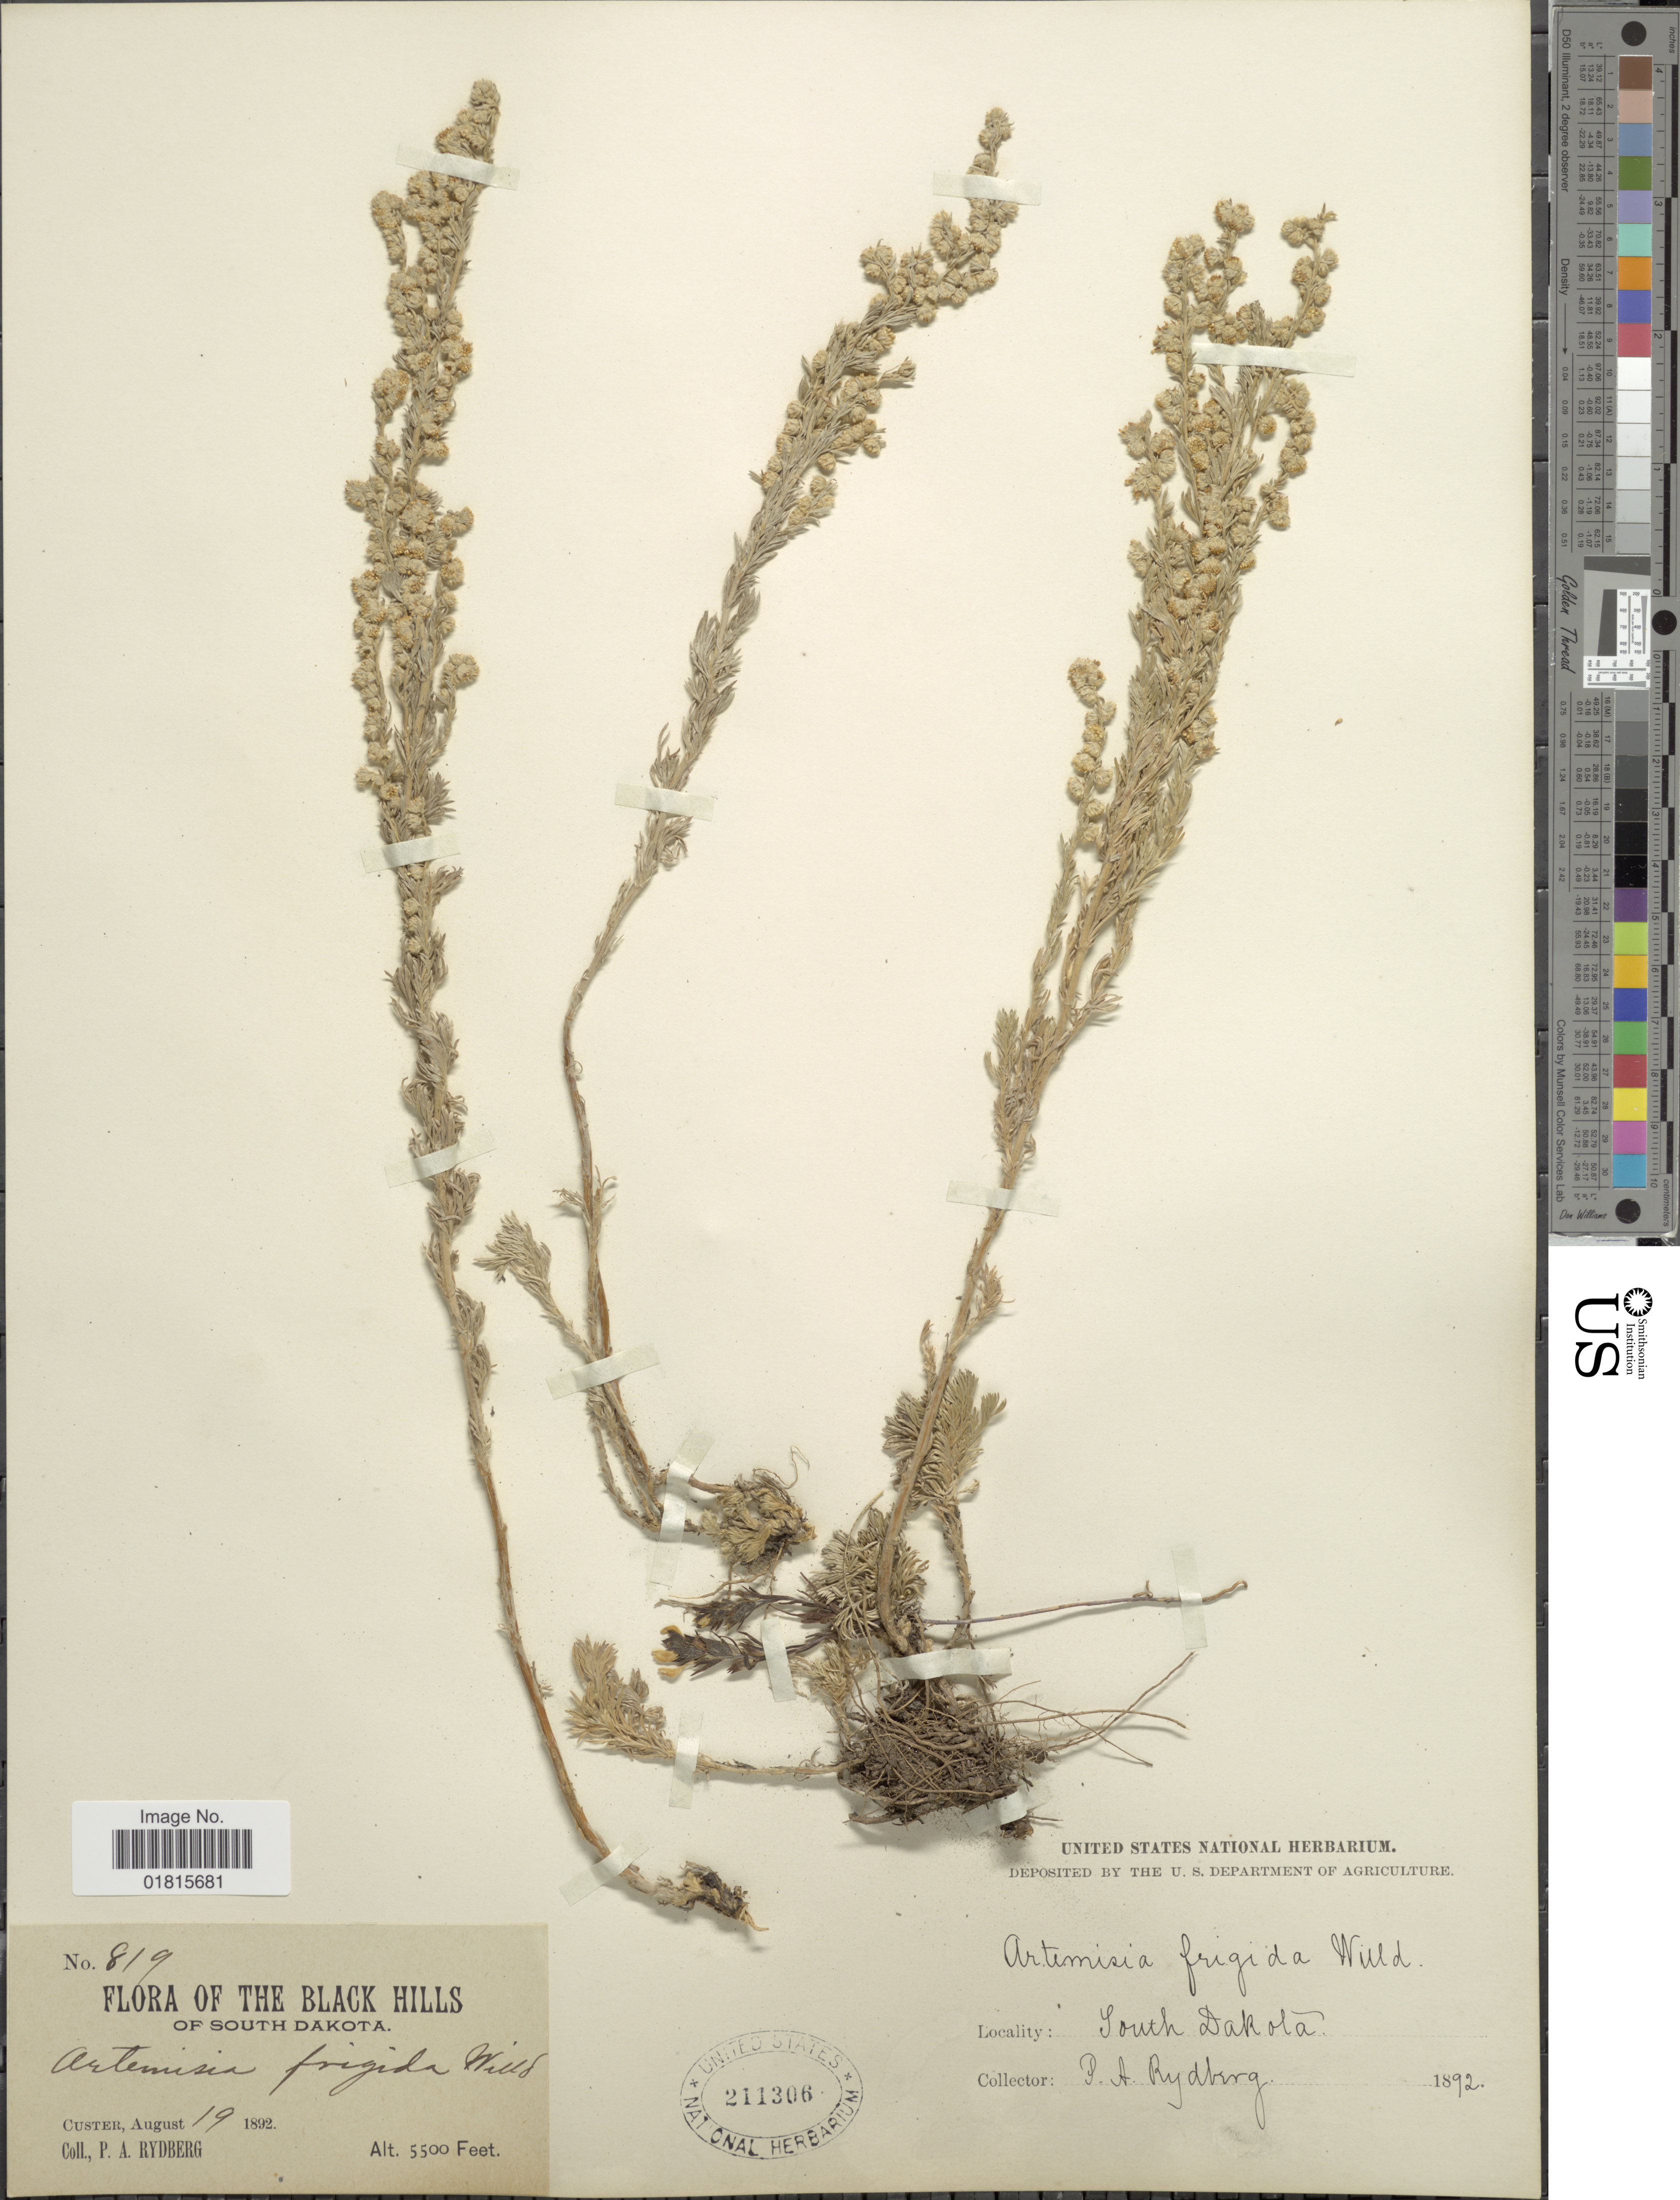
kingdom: Plantae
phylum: Tracheophyta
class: Magnoliopsida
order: Asterales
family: Asteraceae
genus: Artemisia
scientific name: Artemisia frigida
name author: Willd.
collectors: P. A. Rydberg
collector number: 819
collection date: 1892-08-19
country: United States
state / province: South Dakota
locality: Black Hills, Custer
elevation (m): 1676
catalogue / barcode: US 211306